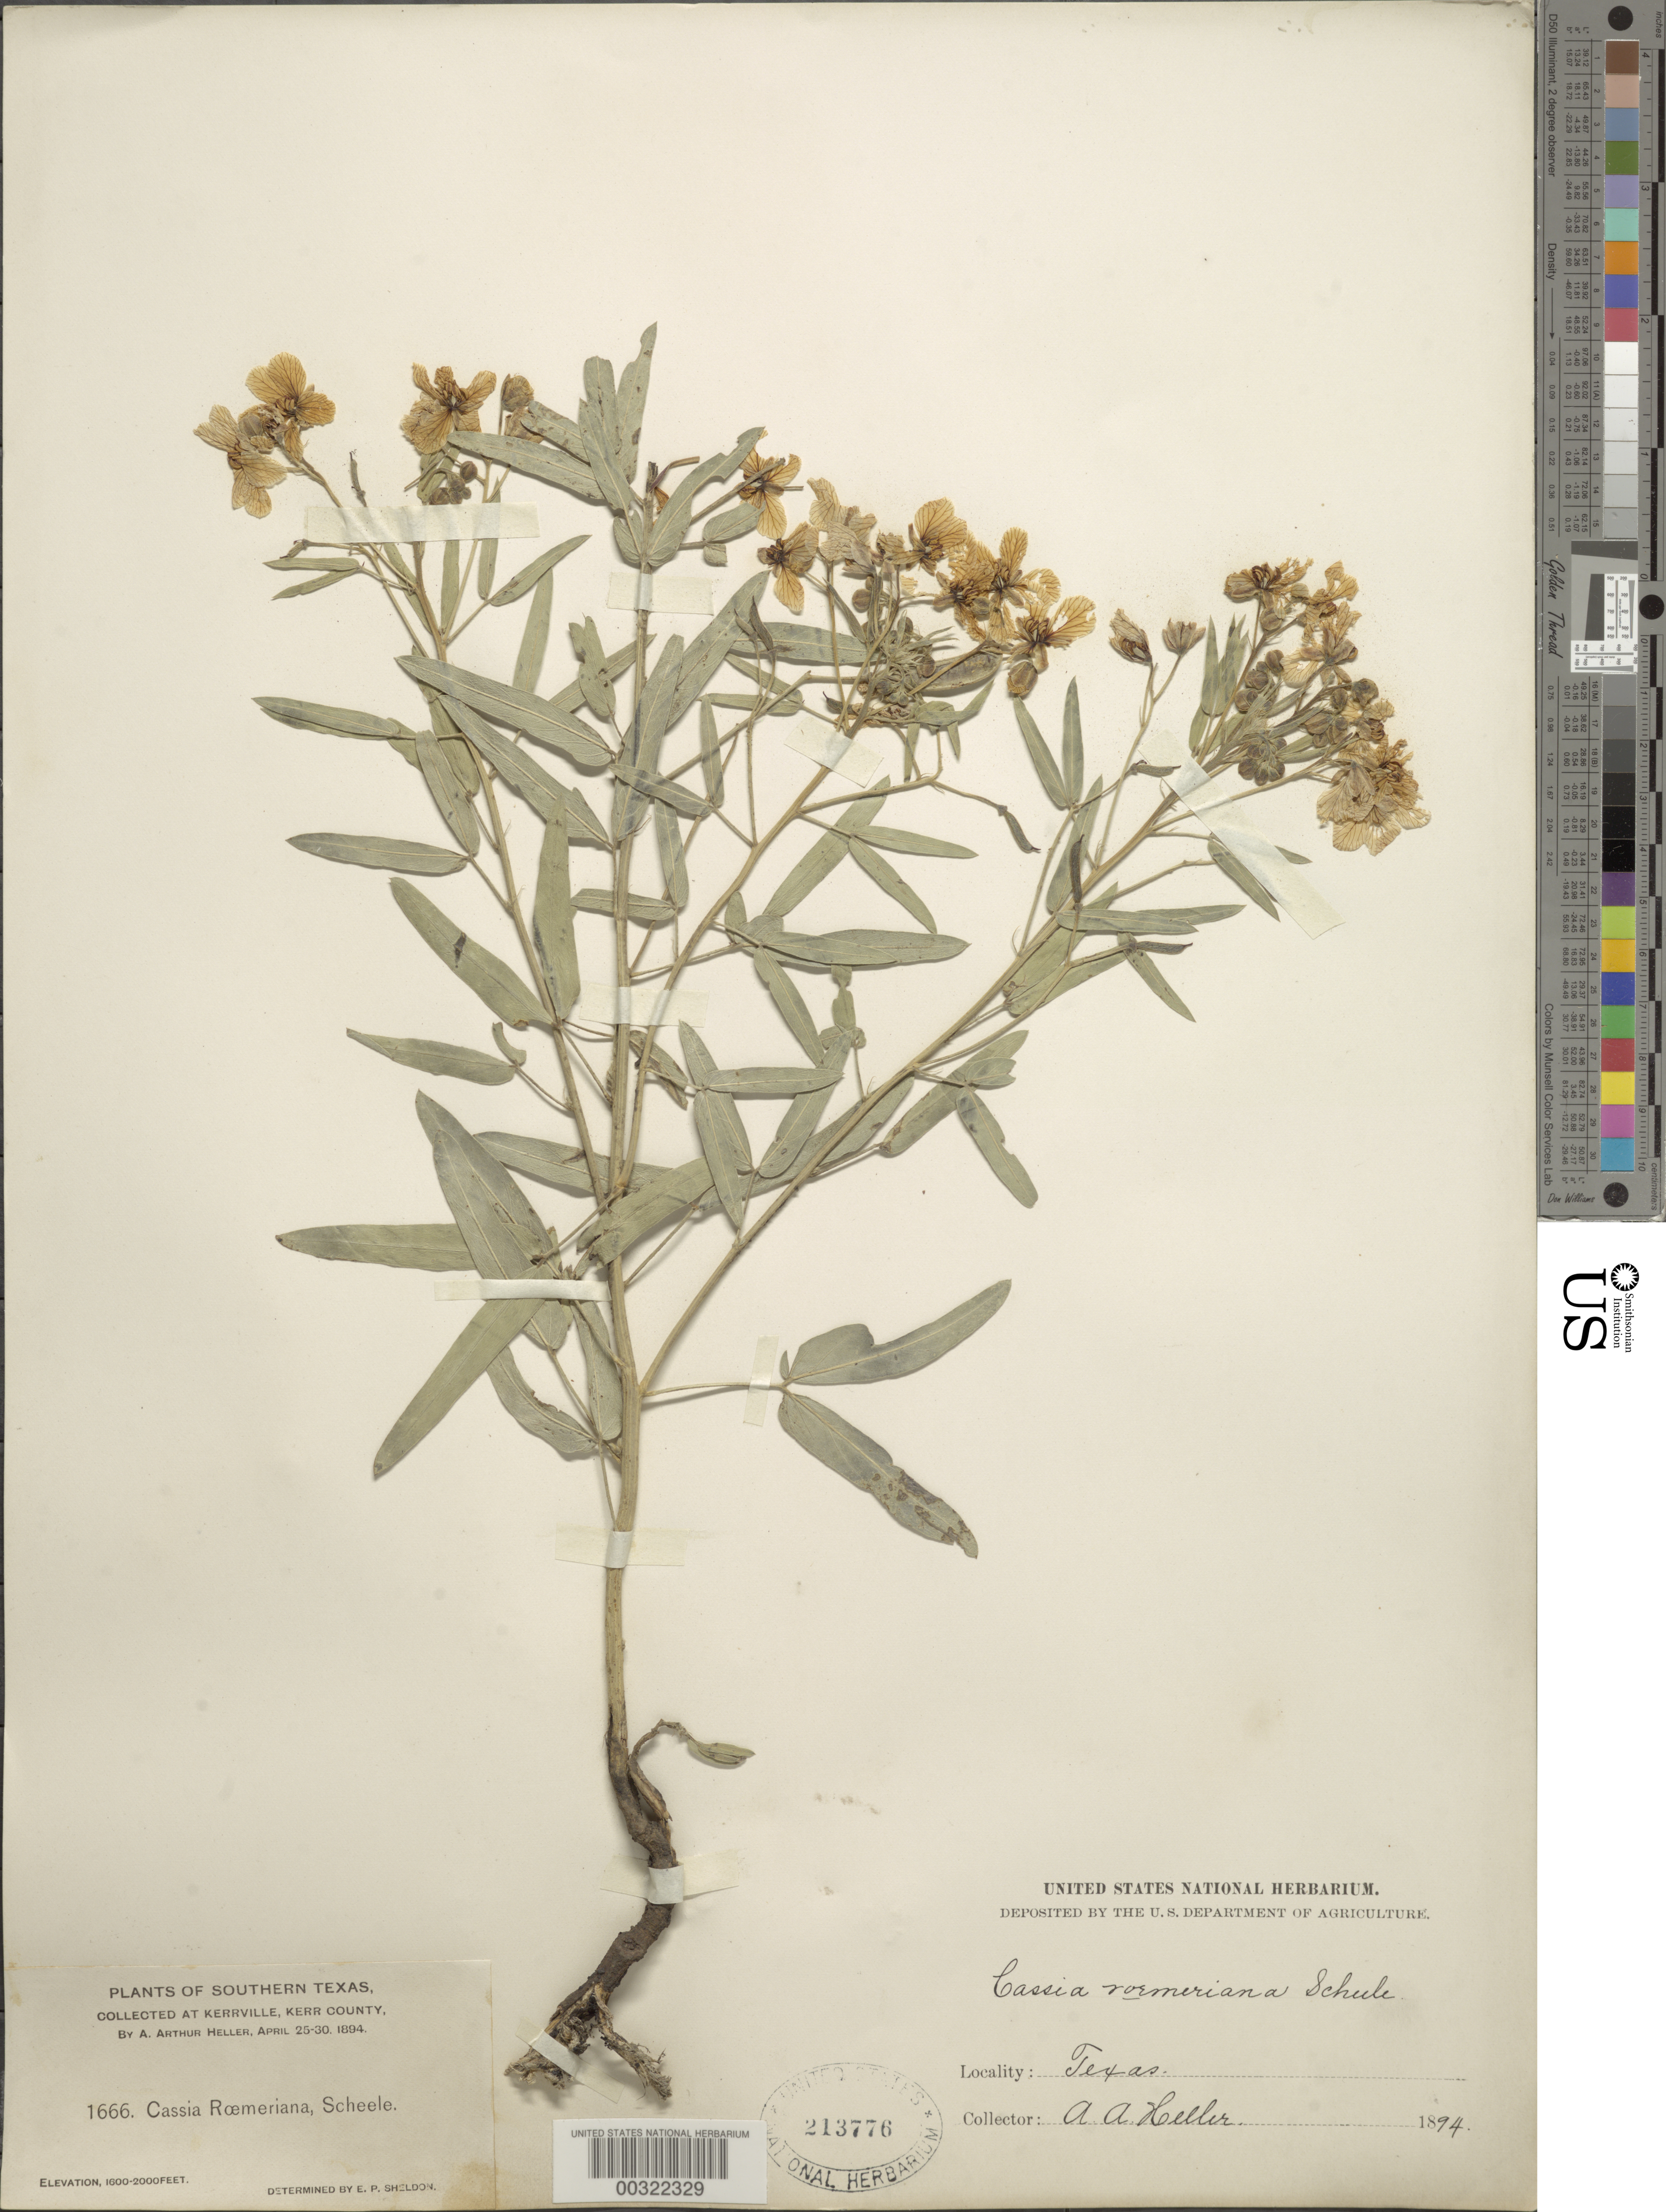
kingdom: Plantae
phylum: Tracheophyta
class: Magnoliopsida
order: Fabales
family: Fabaceae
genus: Senna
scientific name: Senna roemeriana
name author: (Scheele) H.S. Irwin & Barneby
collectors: A. A. Heller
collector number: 1666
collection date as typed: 25 Apr 1894 to 30 Apr 1894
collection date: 1894-04-25/1894-04-30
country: United States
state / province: Texas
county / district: Kerr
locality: About kerrville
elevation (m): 488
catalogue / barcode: US 213776